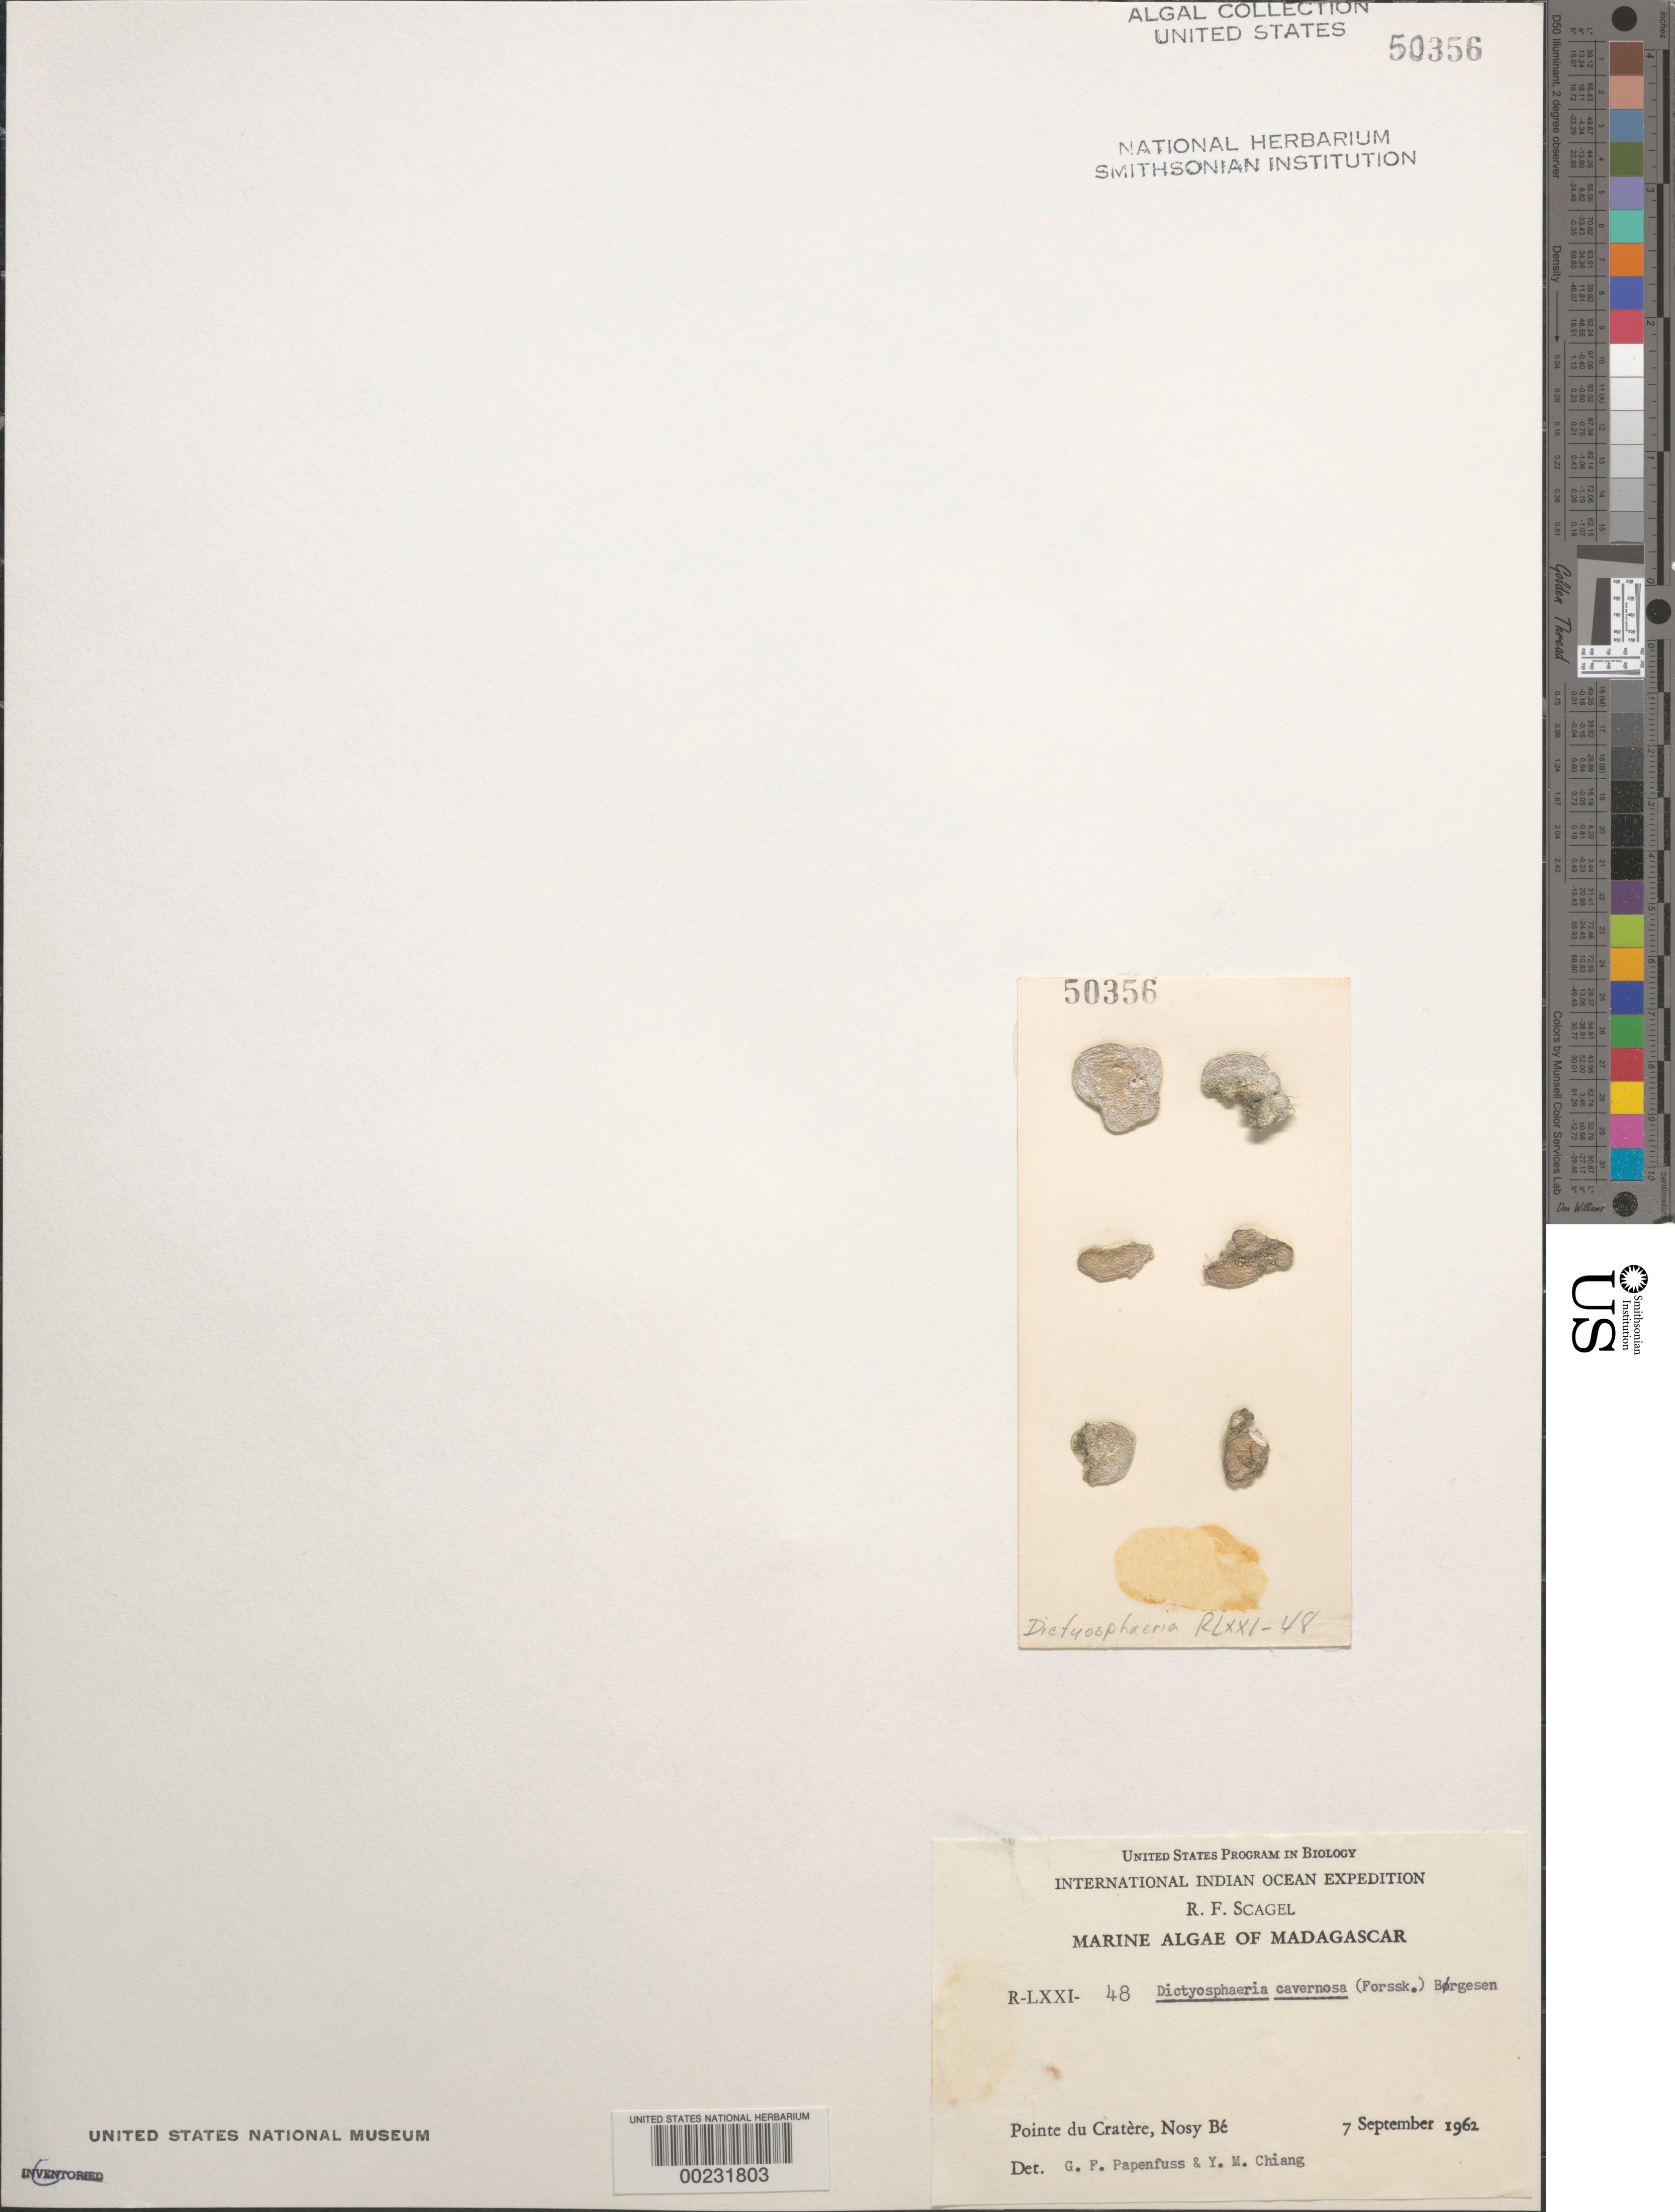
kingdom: Plantae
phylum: Chlorophyta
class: Ulvophyceae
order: Siphonocladales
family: Siphonocladaceae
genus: Dictyosphaeria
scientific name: Dictyosphaeria cavernosa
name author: (Forssk.) Børgesen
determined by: Papenfuss, G. F.; Chiang, Y. M.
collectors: R. F. Scagel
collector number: R-LXXI-48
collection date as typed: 07 Sep 1962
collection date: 1962-09-07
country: Madagascar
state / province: Diana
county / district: Nosy Be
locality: Nosy-Be, Pointe de Cratere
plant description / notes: International Indian Ocean Expedition, 1962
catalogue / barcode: US 50356